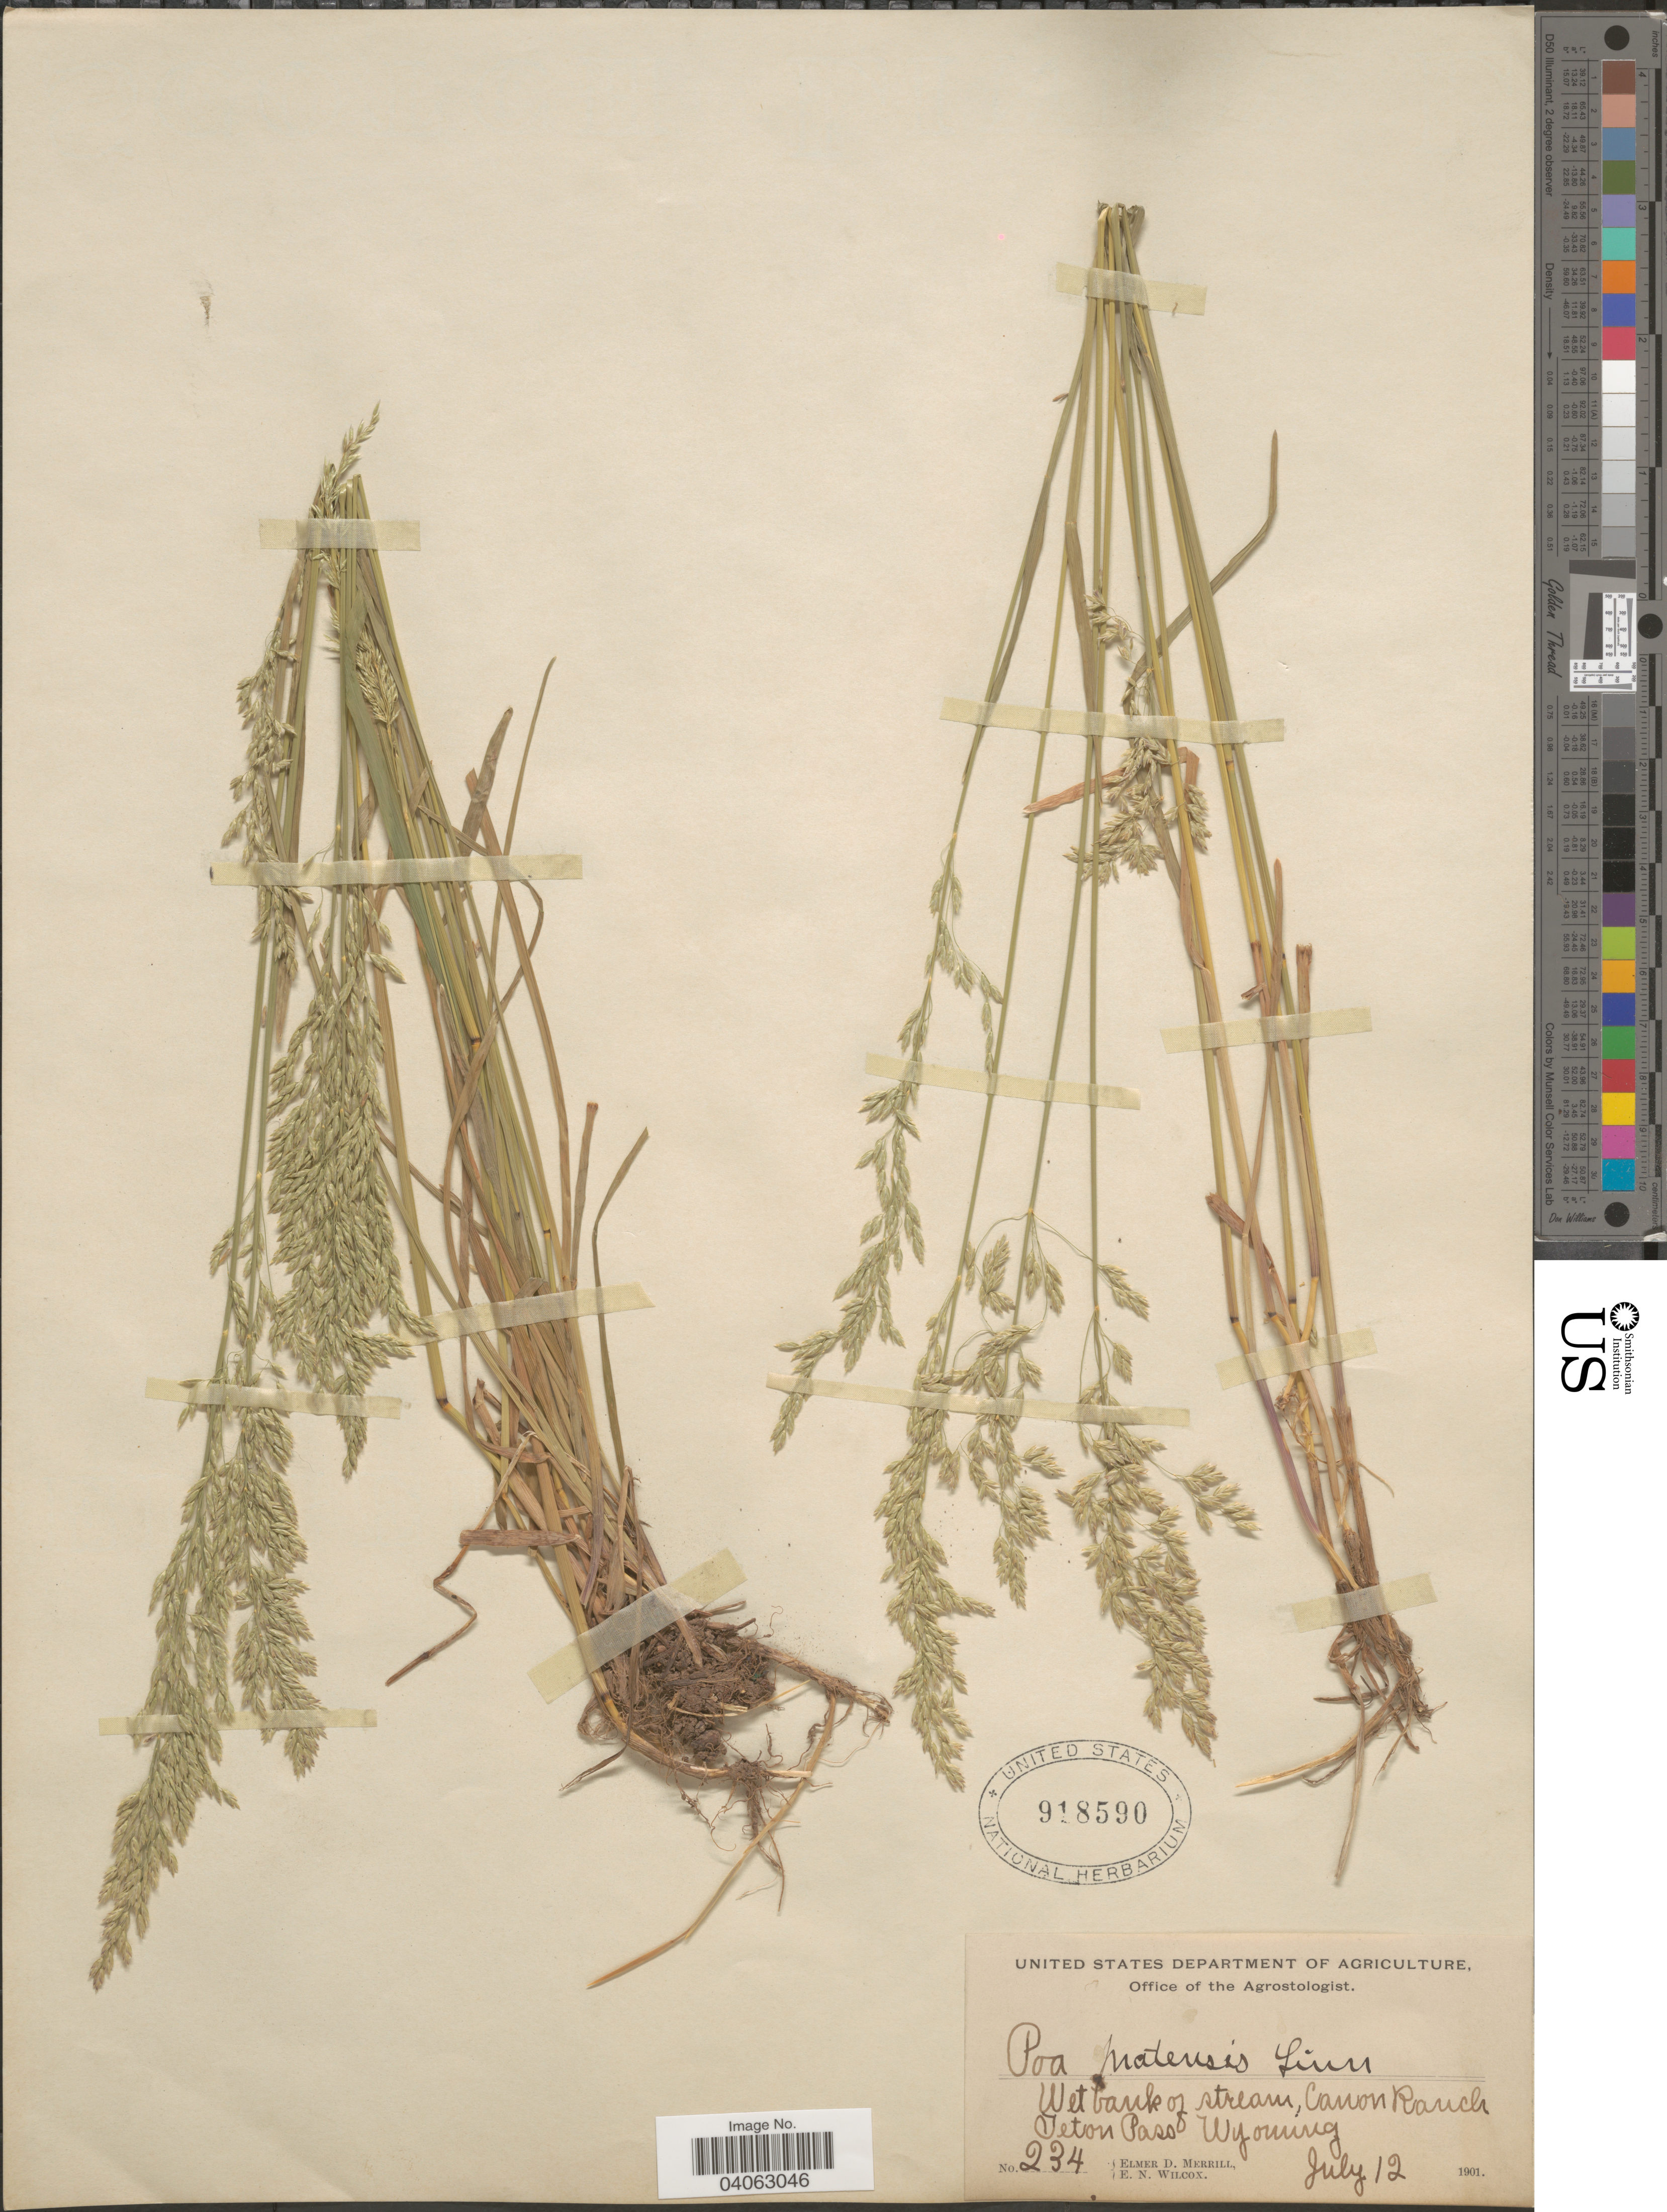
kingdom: Plantae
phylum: Tracheophyta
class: Liliopsida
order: Poales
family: Poaceae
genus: Poa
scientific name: Poa pratensis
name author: L.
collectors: E. D. Merrill & E. Wilcox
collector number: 234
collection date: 1901-07-12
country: United States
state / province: Wyoming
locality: Canon Ranch, Teton Pass.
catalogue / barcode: US 918590